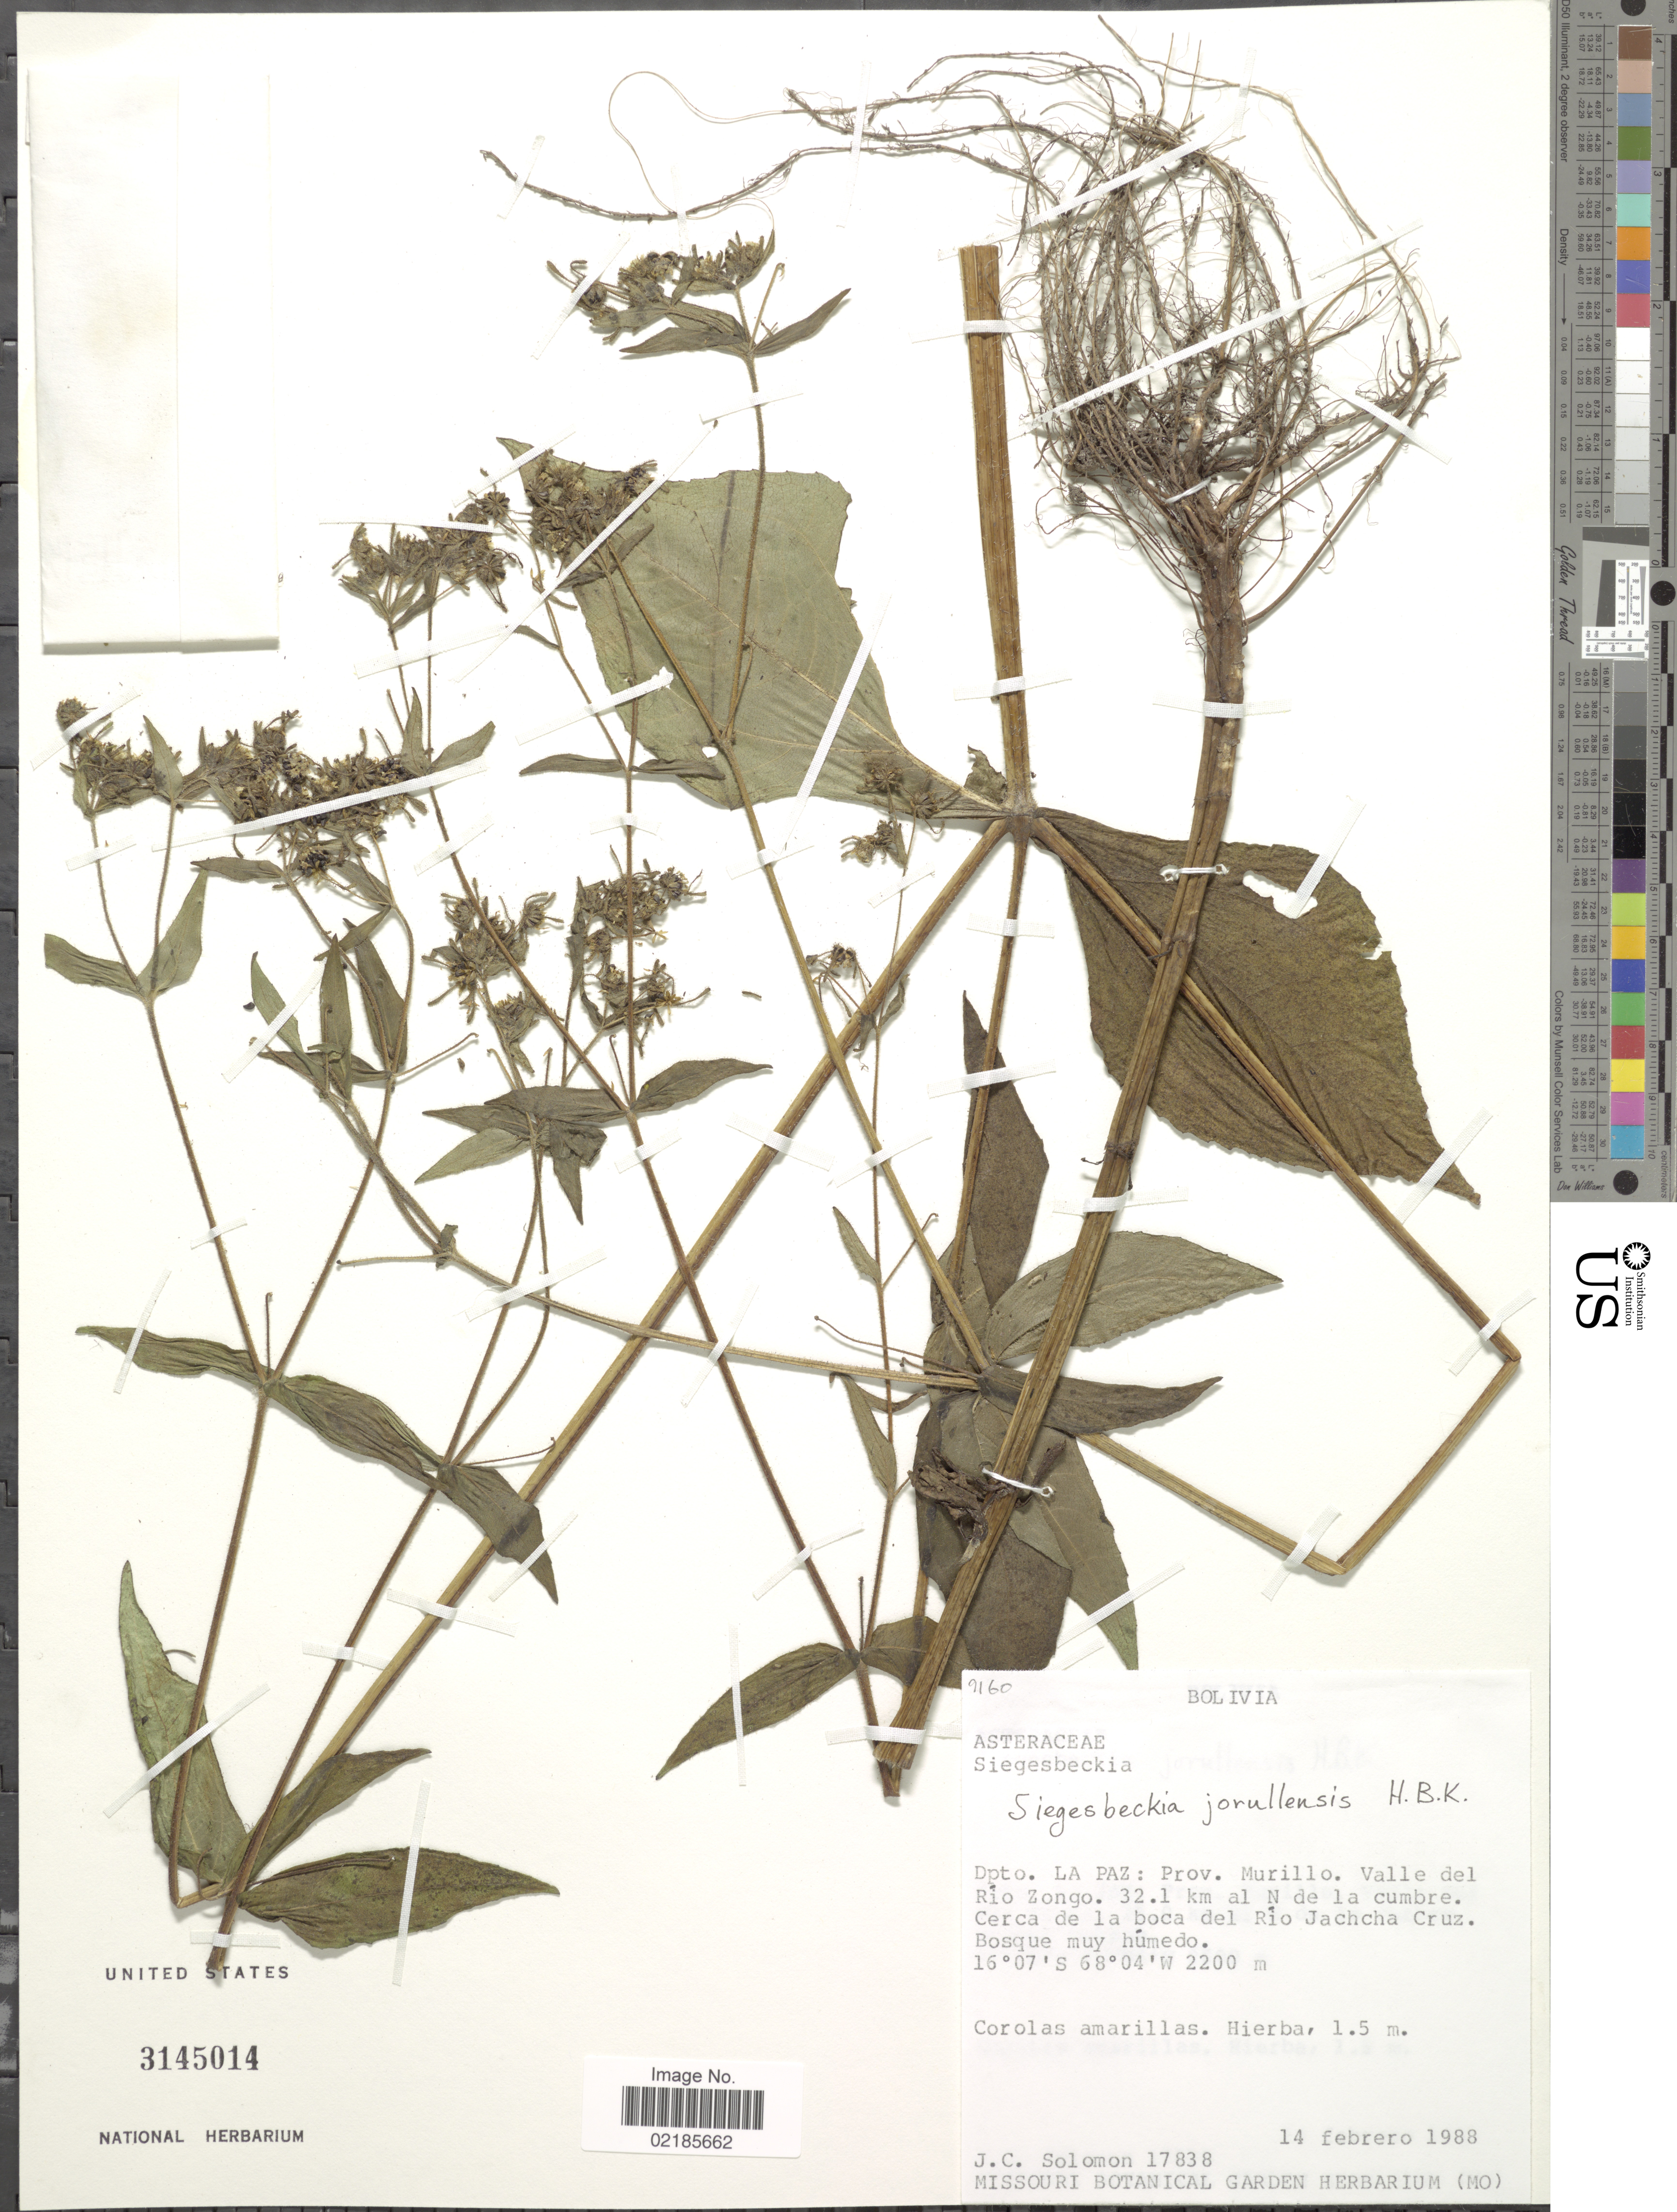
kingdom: Plantae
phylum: Tracheophyta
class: Magnoliopsida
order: Asterales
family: Asteraceae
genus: Sigesbeckia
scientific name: Sigesbeckia jorullensis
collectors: J. C. Solomon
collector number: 17838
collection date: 1988-02-14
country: Bolivia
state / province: La Paz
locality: Prov. Murillo, valle del Río Zongo, 32.1 km al N de la cumbre, Cerca de la boca del Río Jachcha Cruz, bosque muy húmdeo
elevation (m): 2200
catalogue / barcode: US 3145014